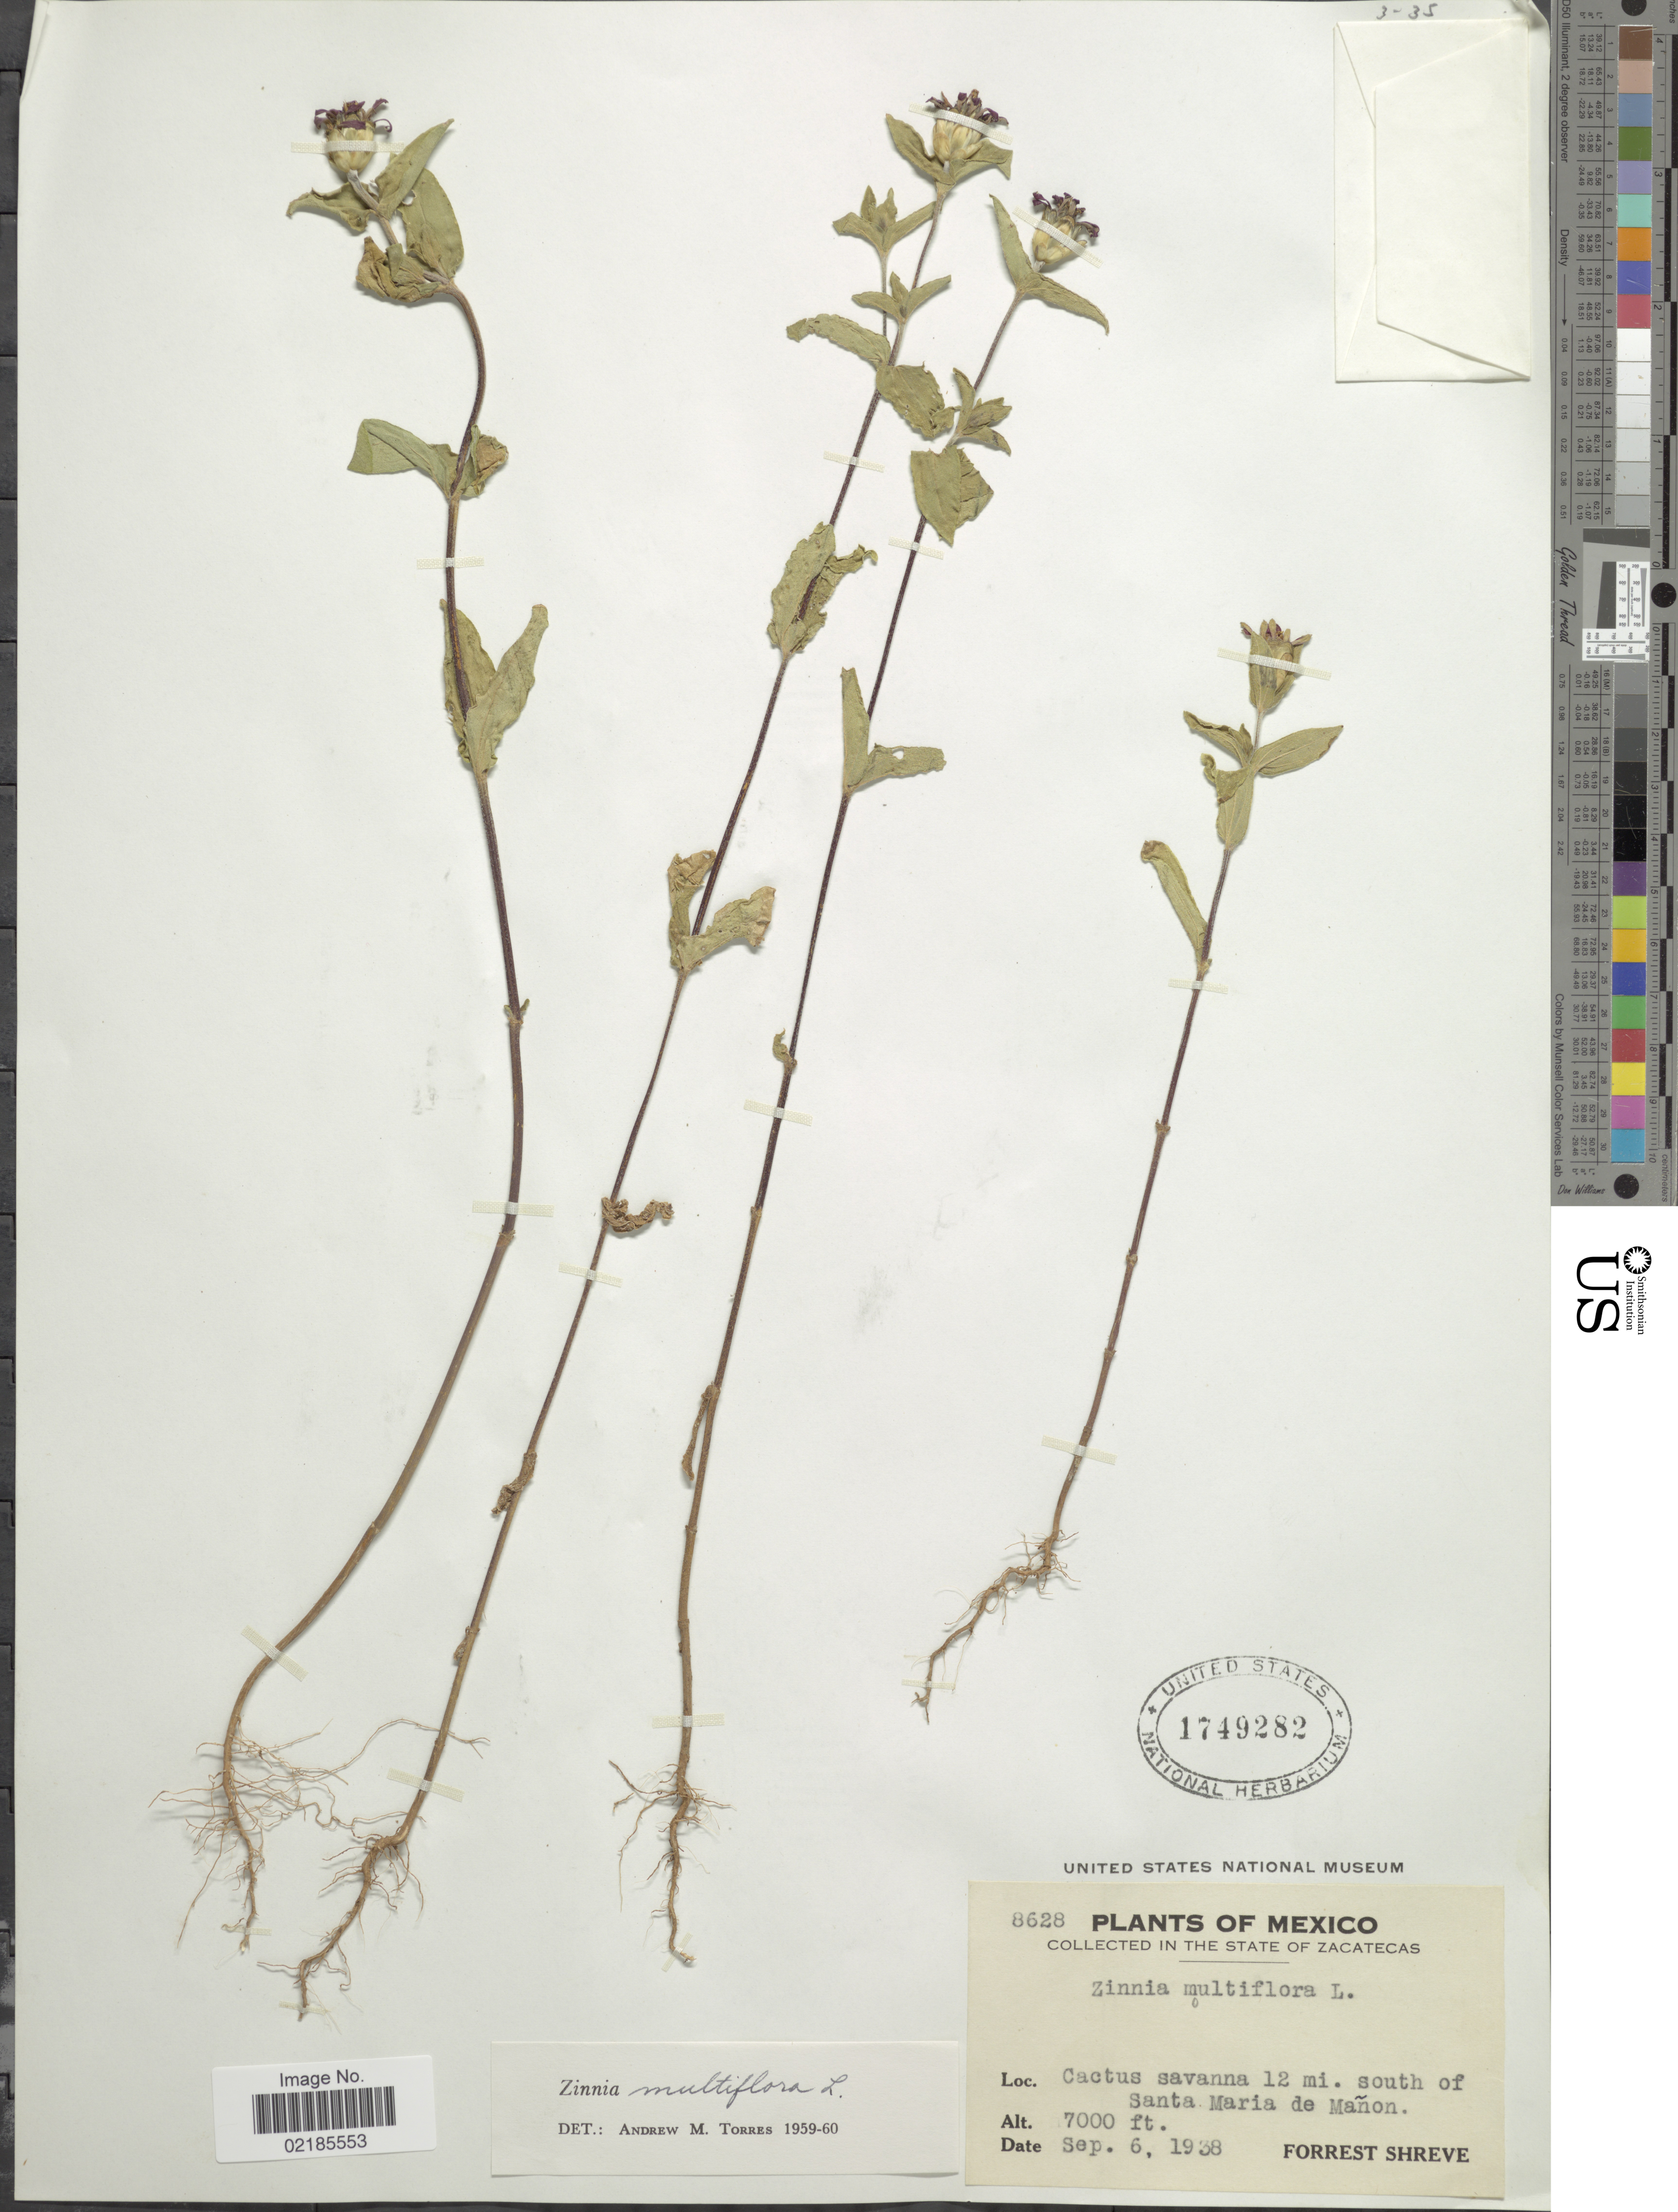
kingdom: Plantae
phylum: Tracheophyta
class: Magnoliopsida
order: Asterales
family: Asteraceae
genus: Zinnia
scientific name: Zinnia peruviana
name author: (L.) L.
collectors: F. Shreve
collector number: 8628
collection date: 1938-09-06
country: Mexico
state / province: Zacatecas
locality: Cactus savanna 12 mi. south of Santa Maria de Manon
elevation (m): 2134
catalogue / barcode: US 1749282